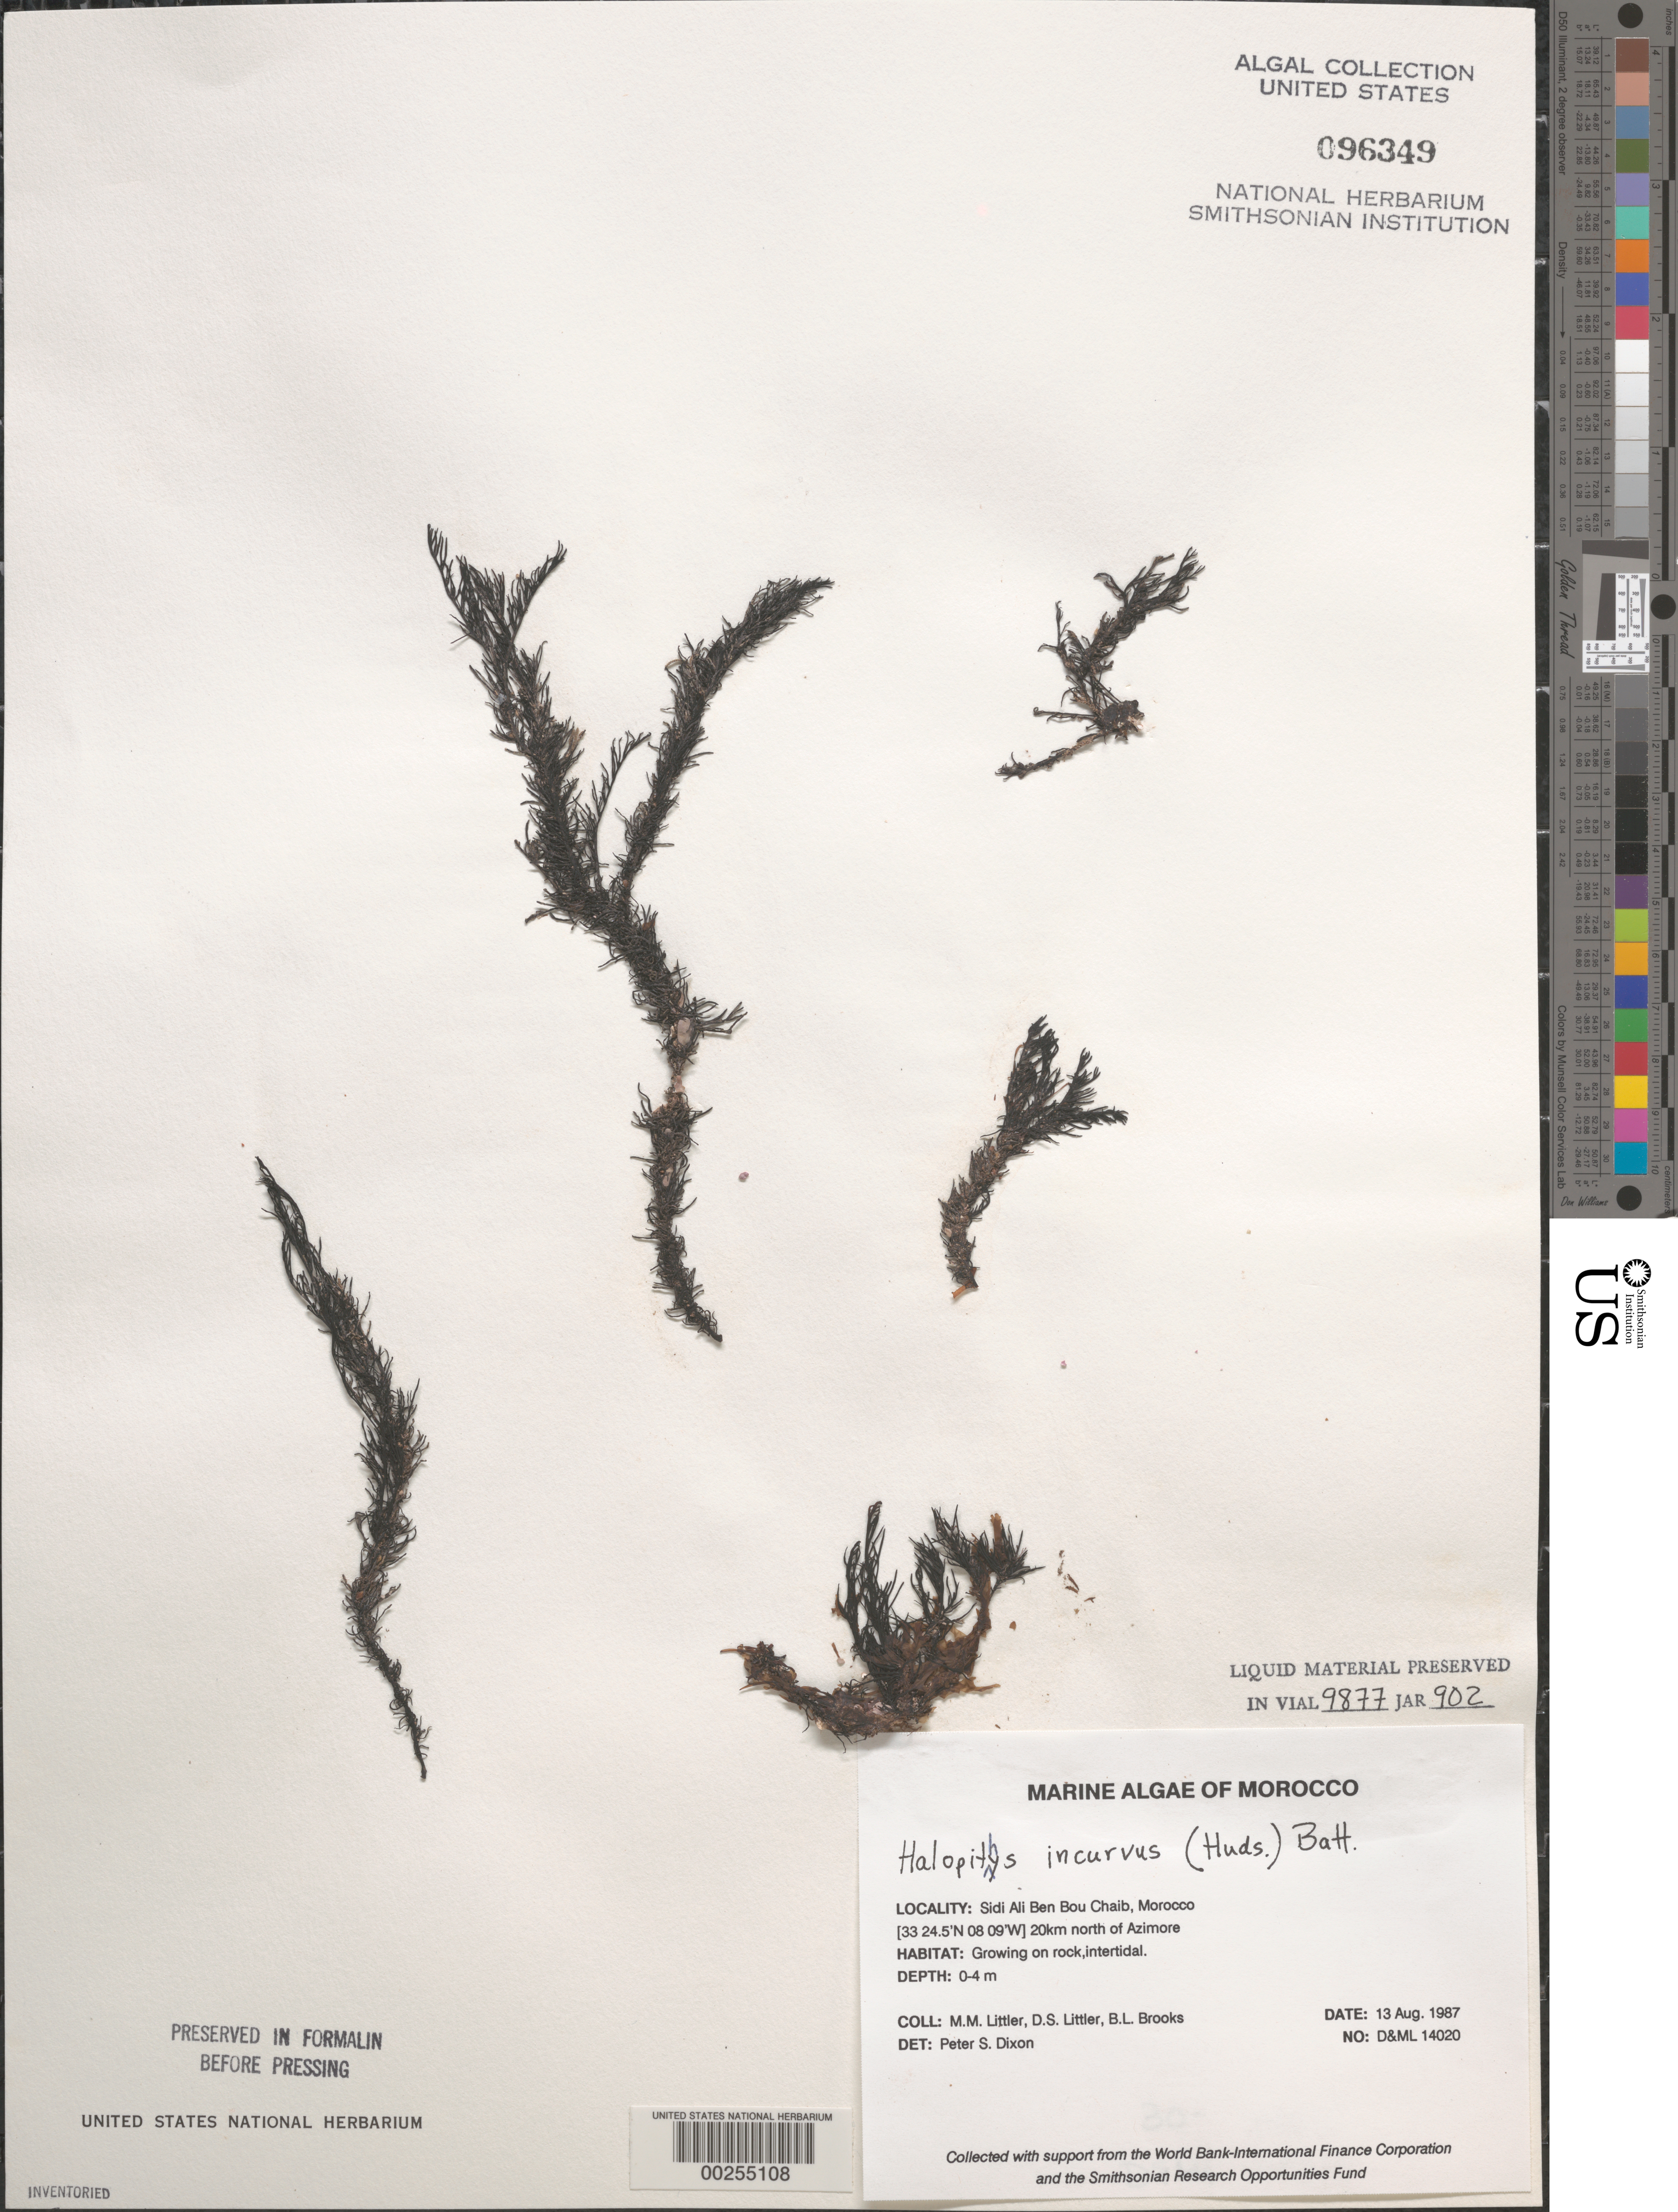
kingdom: Plantae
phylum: Rhodophyta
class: Florideophyceae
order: Ceramiales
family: Rhodomelaceae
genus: Halopithys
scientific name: Halopithys incurvus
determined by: Dixon, P. S.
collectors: M. M. Littler, D. S. Littler & B. Brooks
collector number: D&ML 14020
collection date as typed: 13 Aug 1987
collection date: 1987-08-13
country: Morocco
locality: Sidi Ali Ben Bou Chaib, 20 km north of Azimore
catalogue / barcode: US 96349